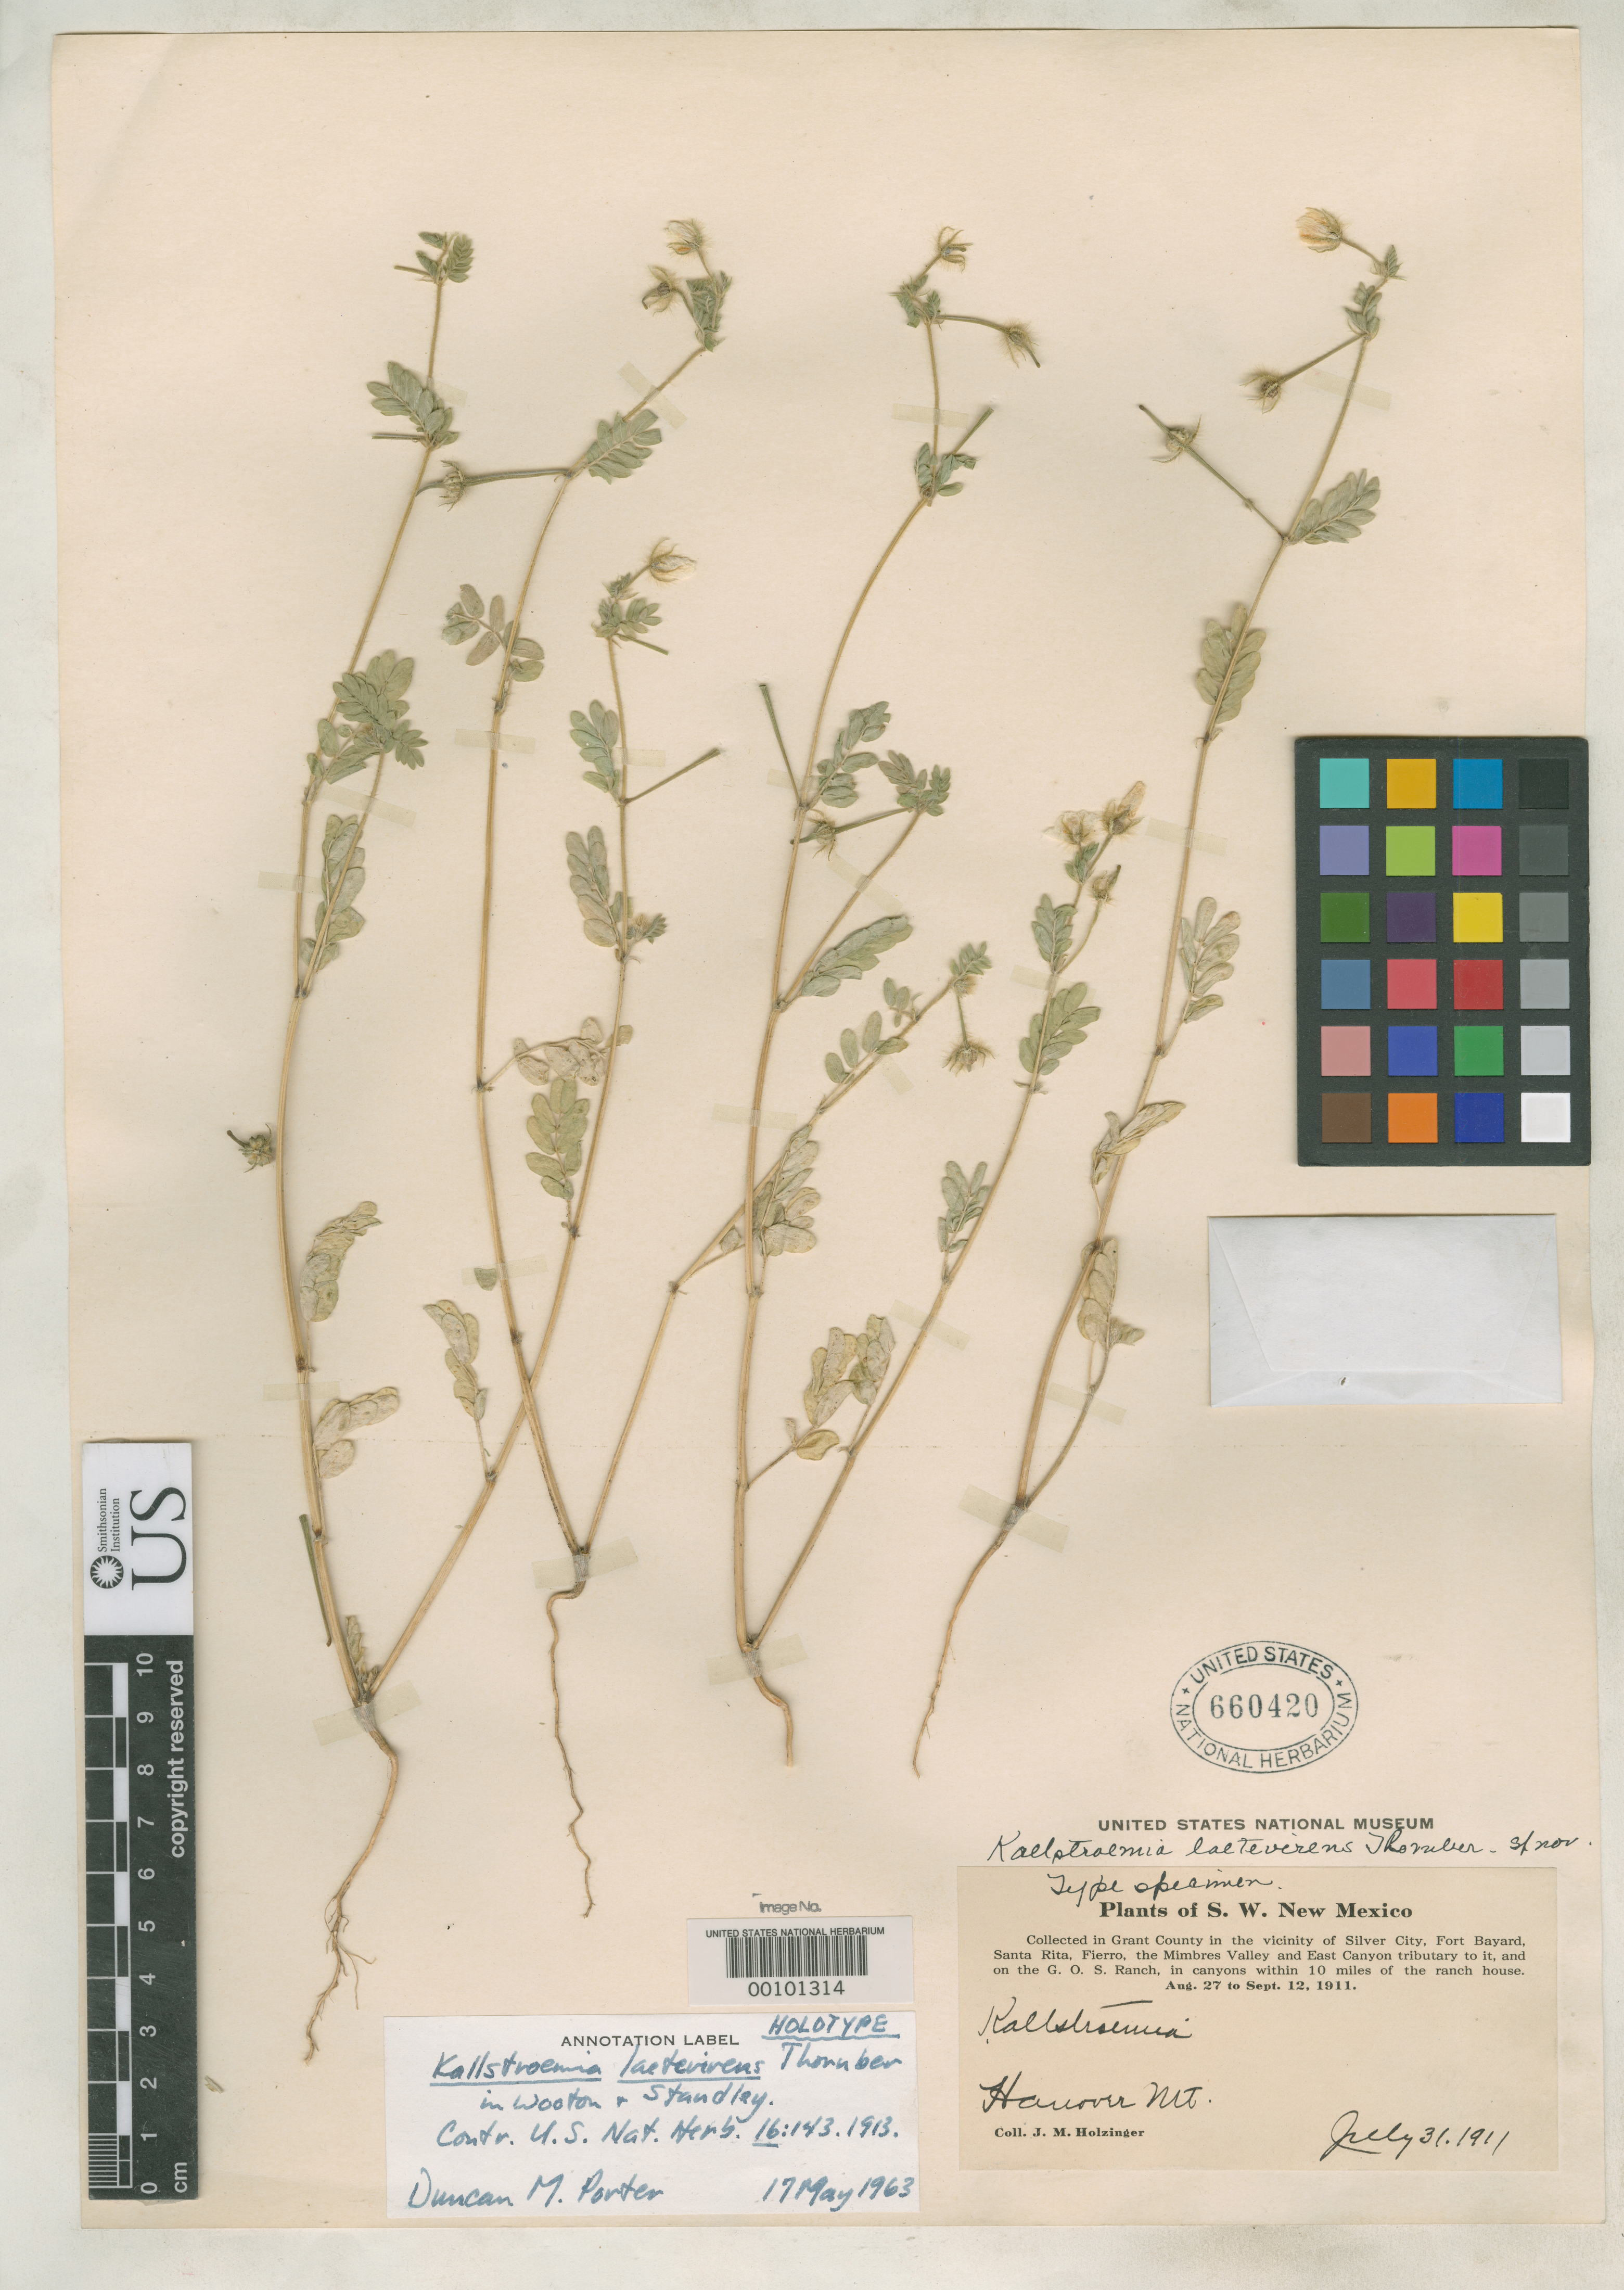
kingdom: Plantae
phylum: Tracheophyta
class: Magnoliopsida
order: Zygophyllales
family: Zygophyllaceae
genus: Kallstroemia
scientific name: Kallstroemia laetevirens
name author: Thornber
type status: Holotype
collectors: J. M. Holzinger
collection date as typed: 31 Jul 1911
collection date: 1911-07-31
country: United States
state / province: New Mexico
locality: Hanover Mt.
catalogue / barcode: US 660420